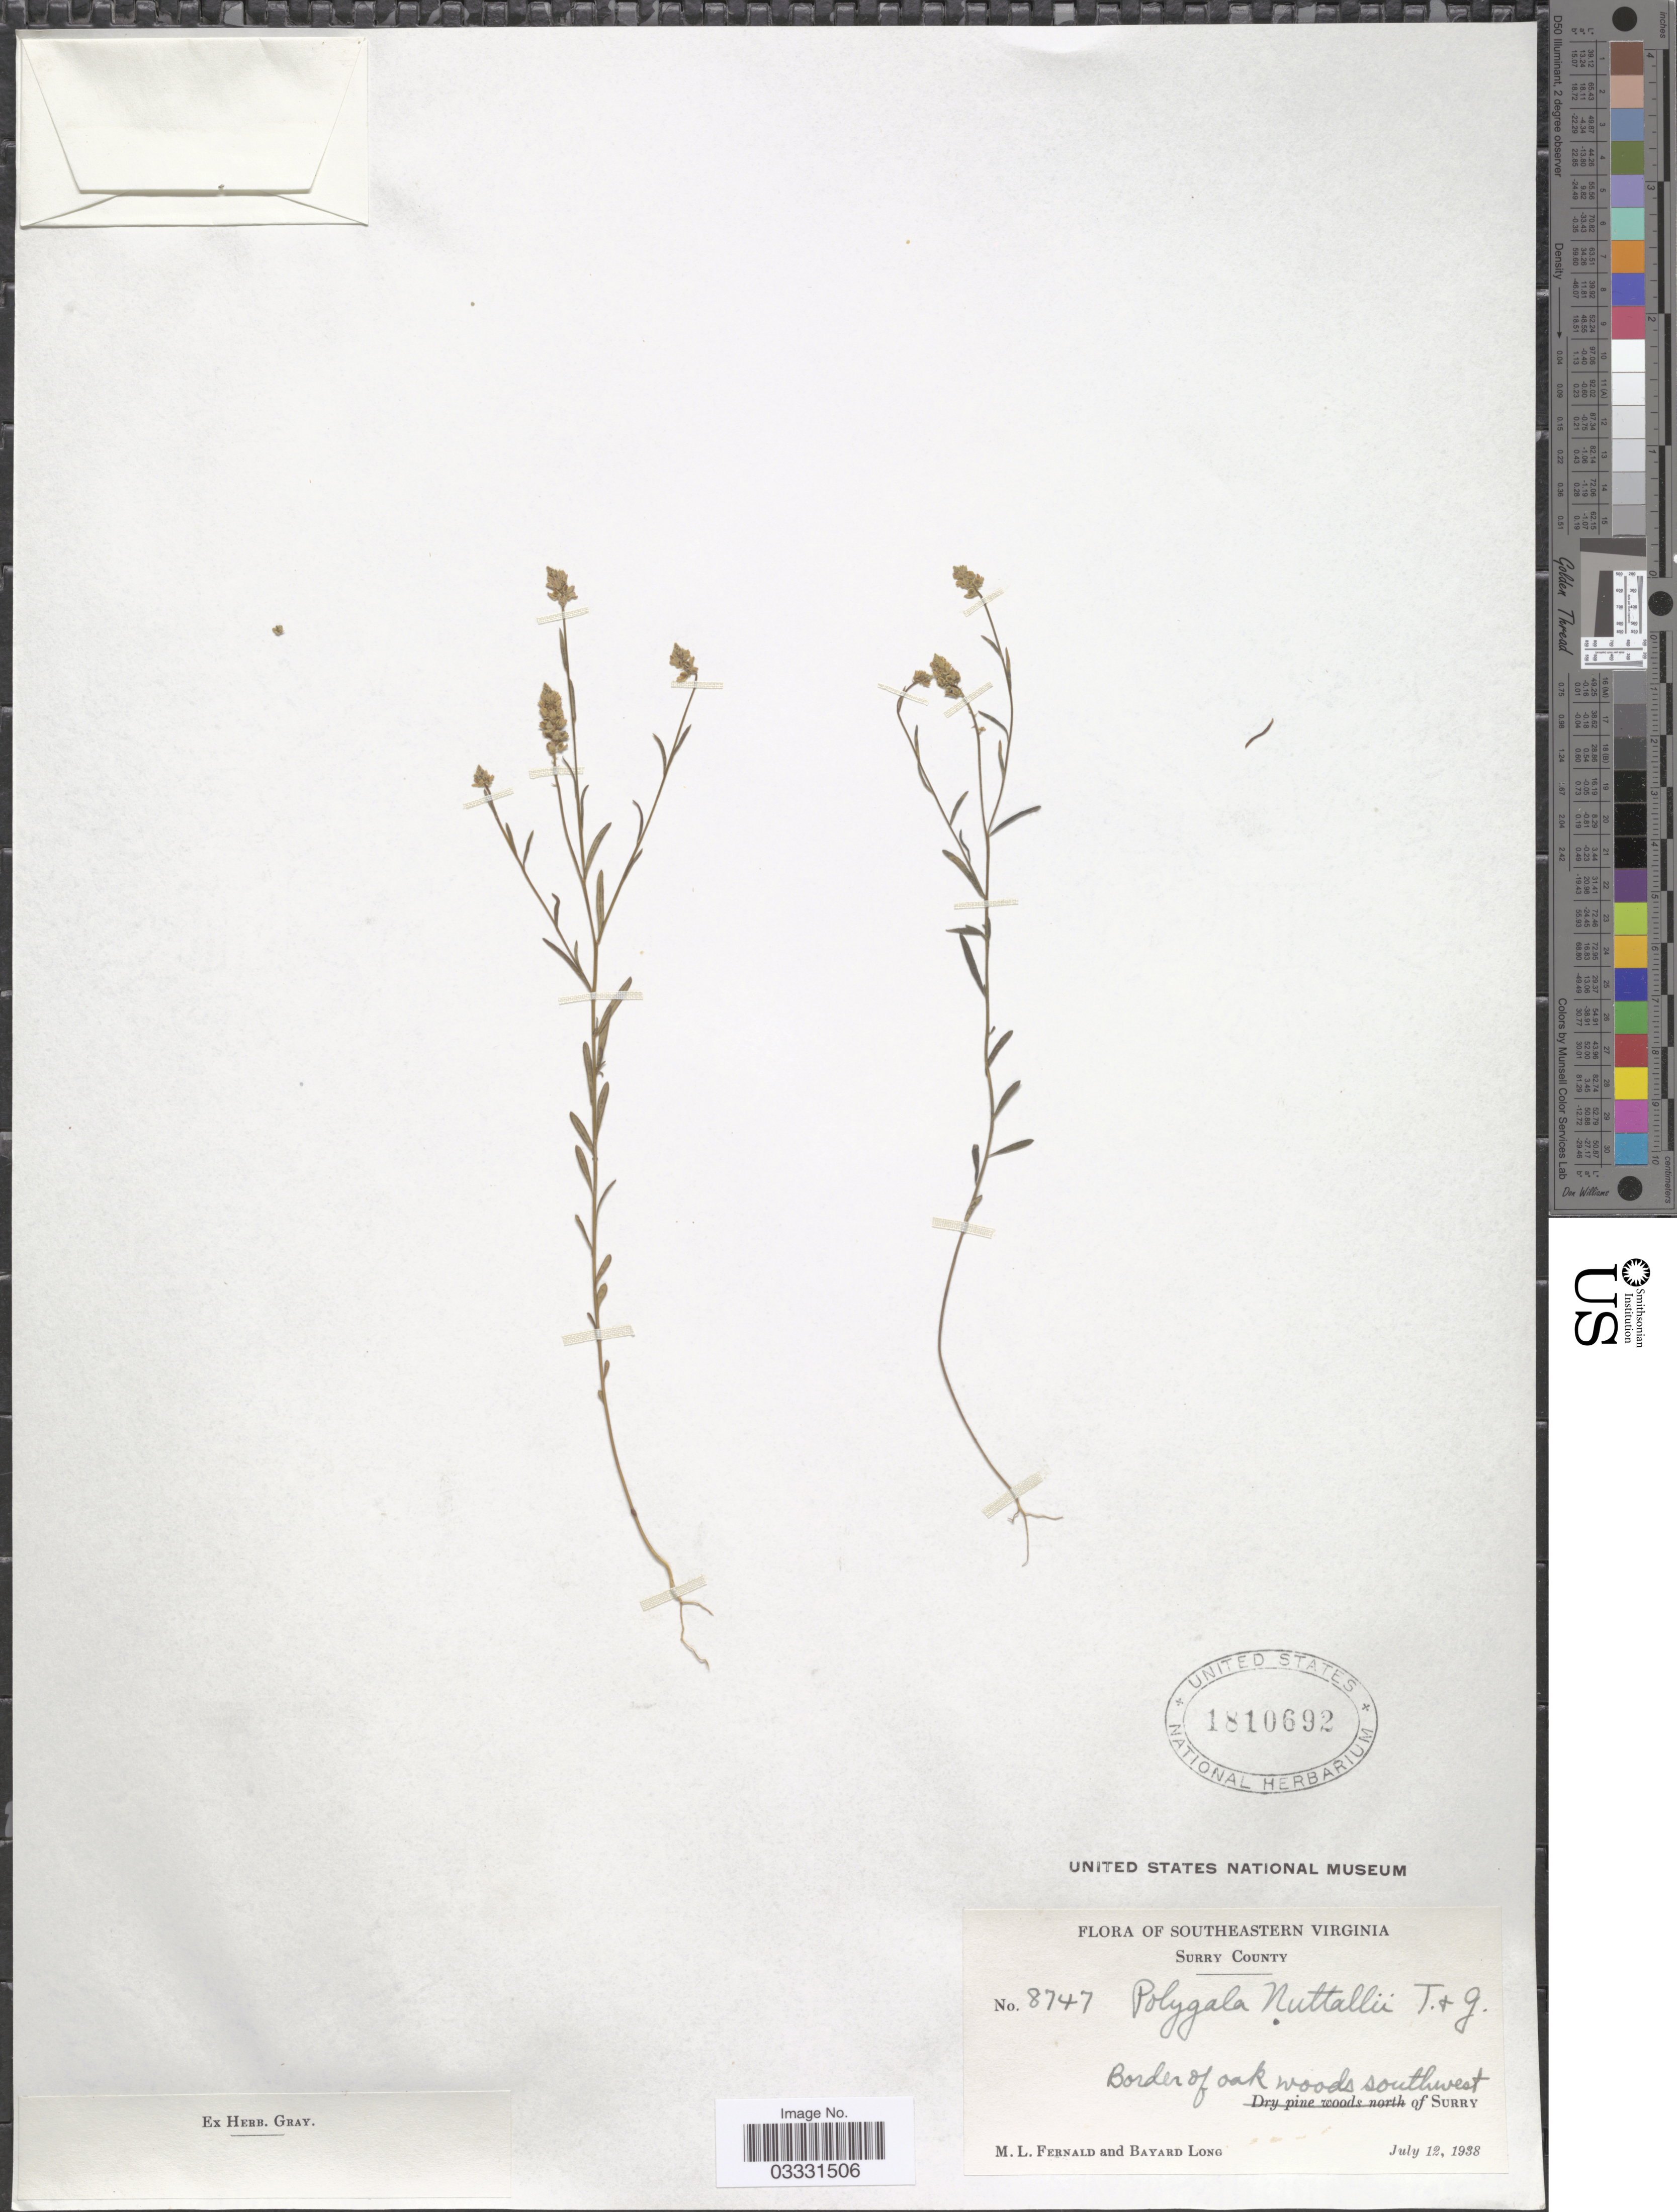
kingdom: Plantae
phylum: Tracheophyta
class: Magnoliopsida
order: Fabales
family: Polygalaceae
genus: Polygala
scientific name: Polygala nuttallii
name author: Torr. & A. Gray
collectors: M. L. Fernald & B. Long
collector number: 8747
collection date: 1938-07-12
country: United States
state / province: Virginia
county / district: Surry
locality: Southeastern Virginia. Surry County. Border of oak woods southwest of Surry.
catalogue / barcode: US 1810692